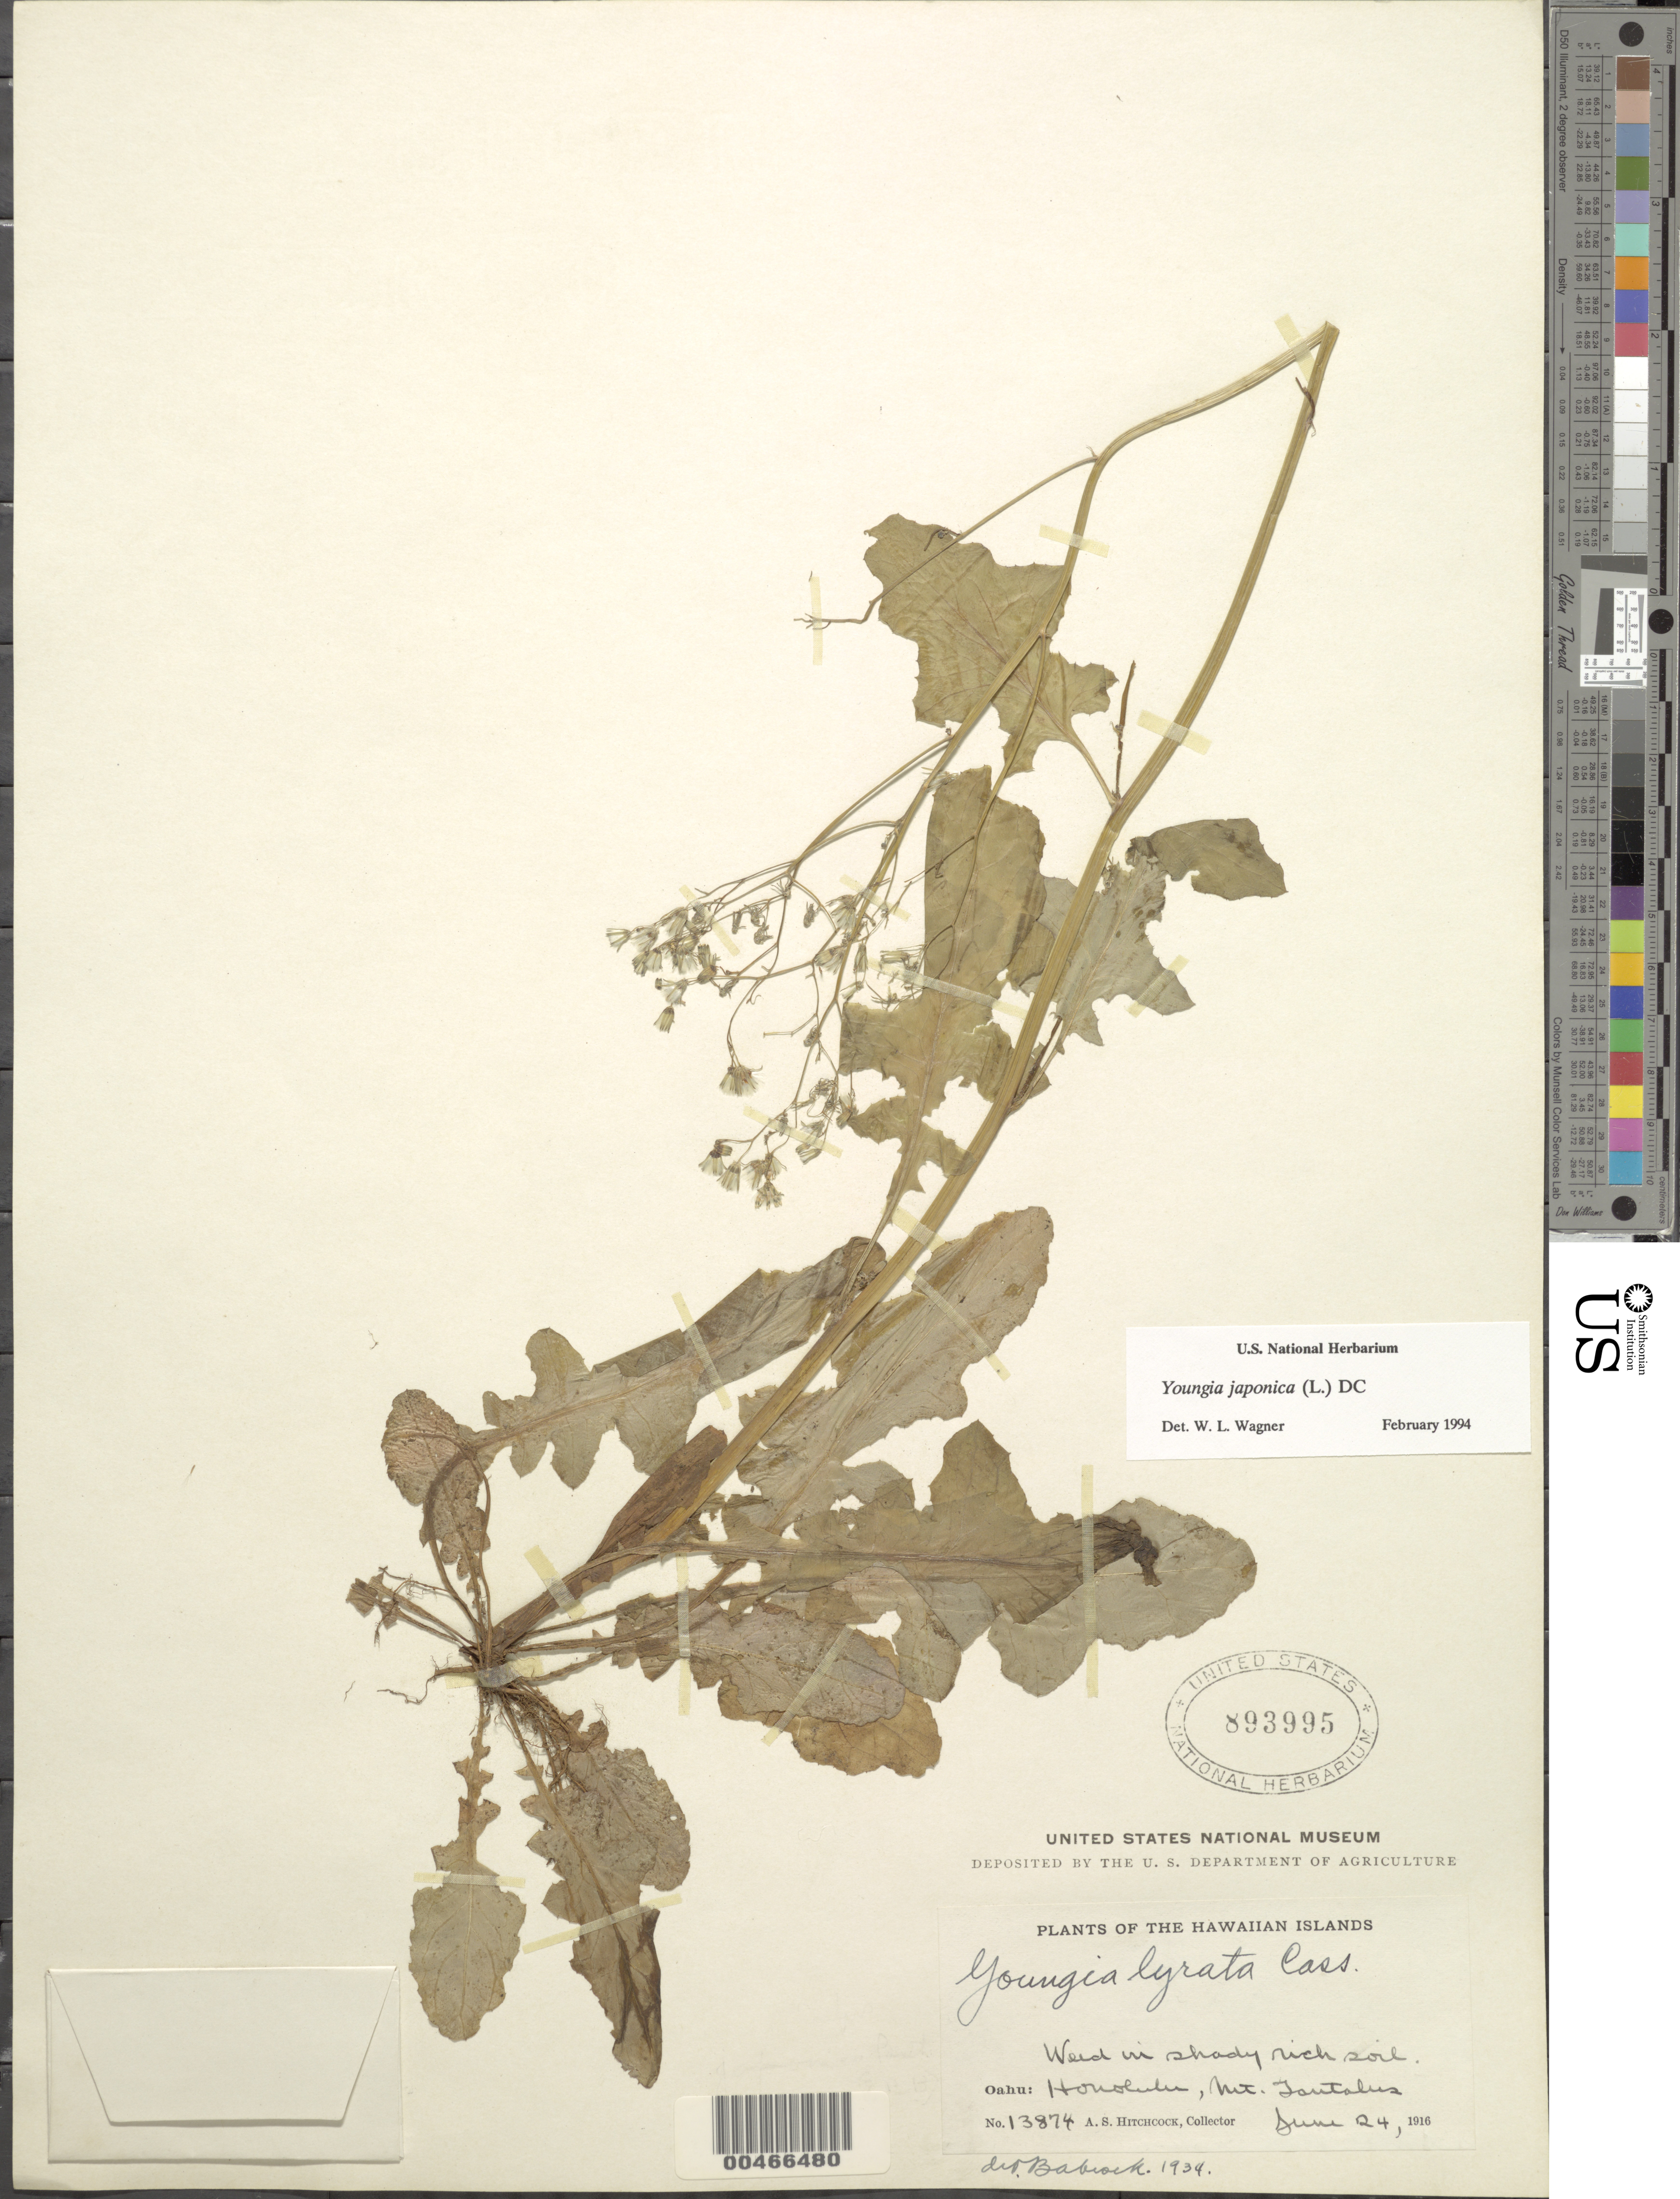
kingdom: Plantae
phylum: Tracheophyta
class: Magnoliopsida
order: Asterales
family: Asteraceae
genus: Youngia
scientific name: Youngia japonica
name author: (L.) DC.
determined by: Wagner, W. L., (BOT), Smithsonian Institution - National Museum of Natural History (UNITED STATES)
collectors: A. S. Hitchcock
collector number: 13874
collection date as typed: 24 Jun 1916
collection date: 1916-06-24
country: United States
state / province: Hawaii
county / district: Honolulu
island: Oahu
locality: Honolulu, Mt. Tantalus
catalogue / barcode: US 893995